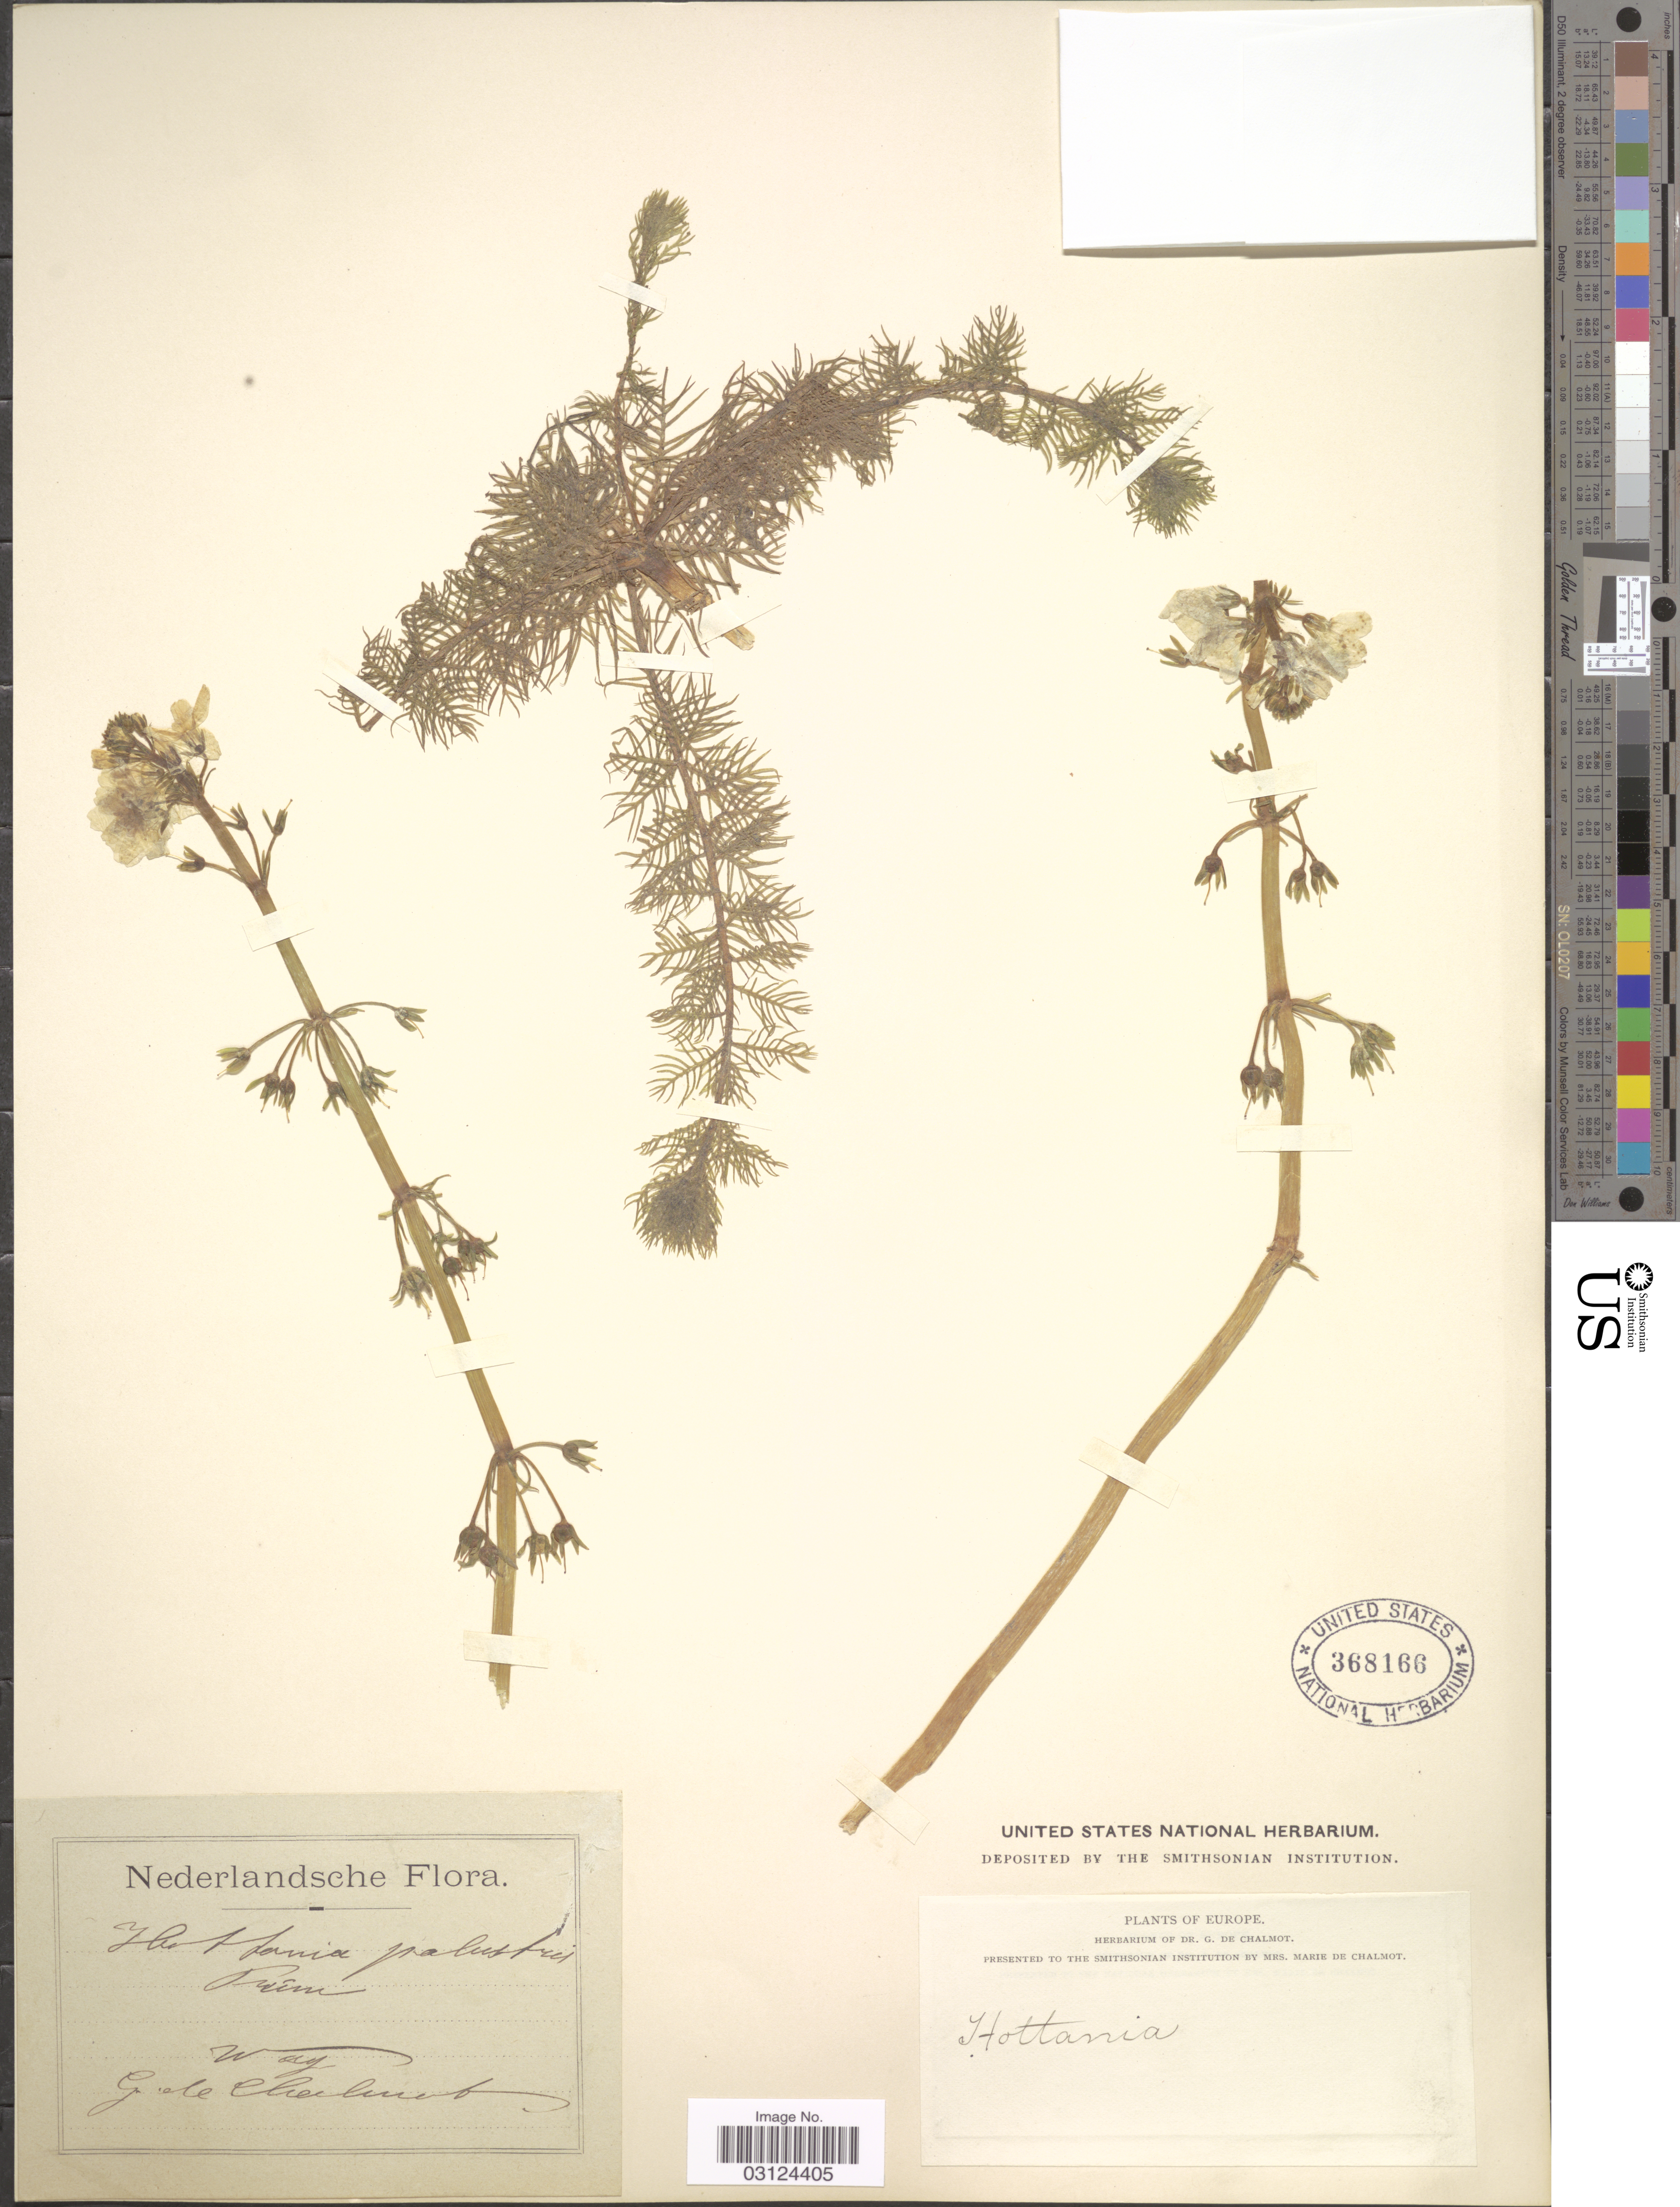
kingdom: Plantae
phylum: Tracheophyta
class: Magnoliopsida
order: Ericales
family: Primulaceae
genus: Hottonia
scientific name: Hottonia palustris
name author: L.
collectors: G. de Chalmot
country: Netherlands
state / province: Gelderland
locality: Wag.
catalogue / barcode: US 368166